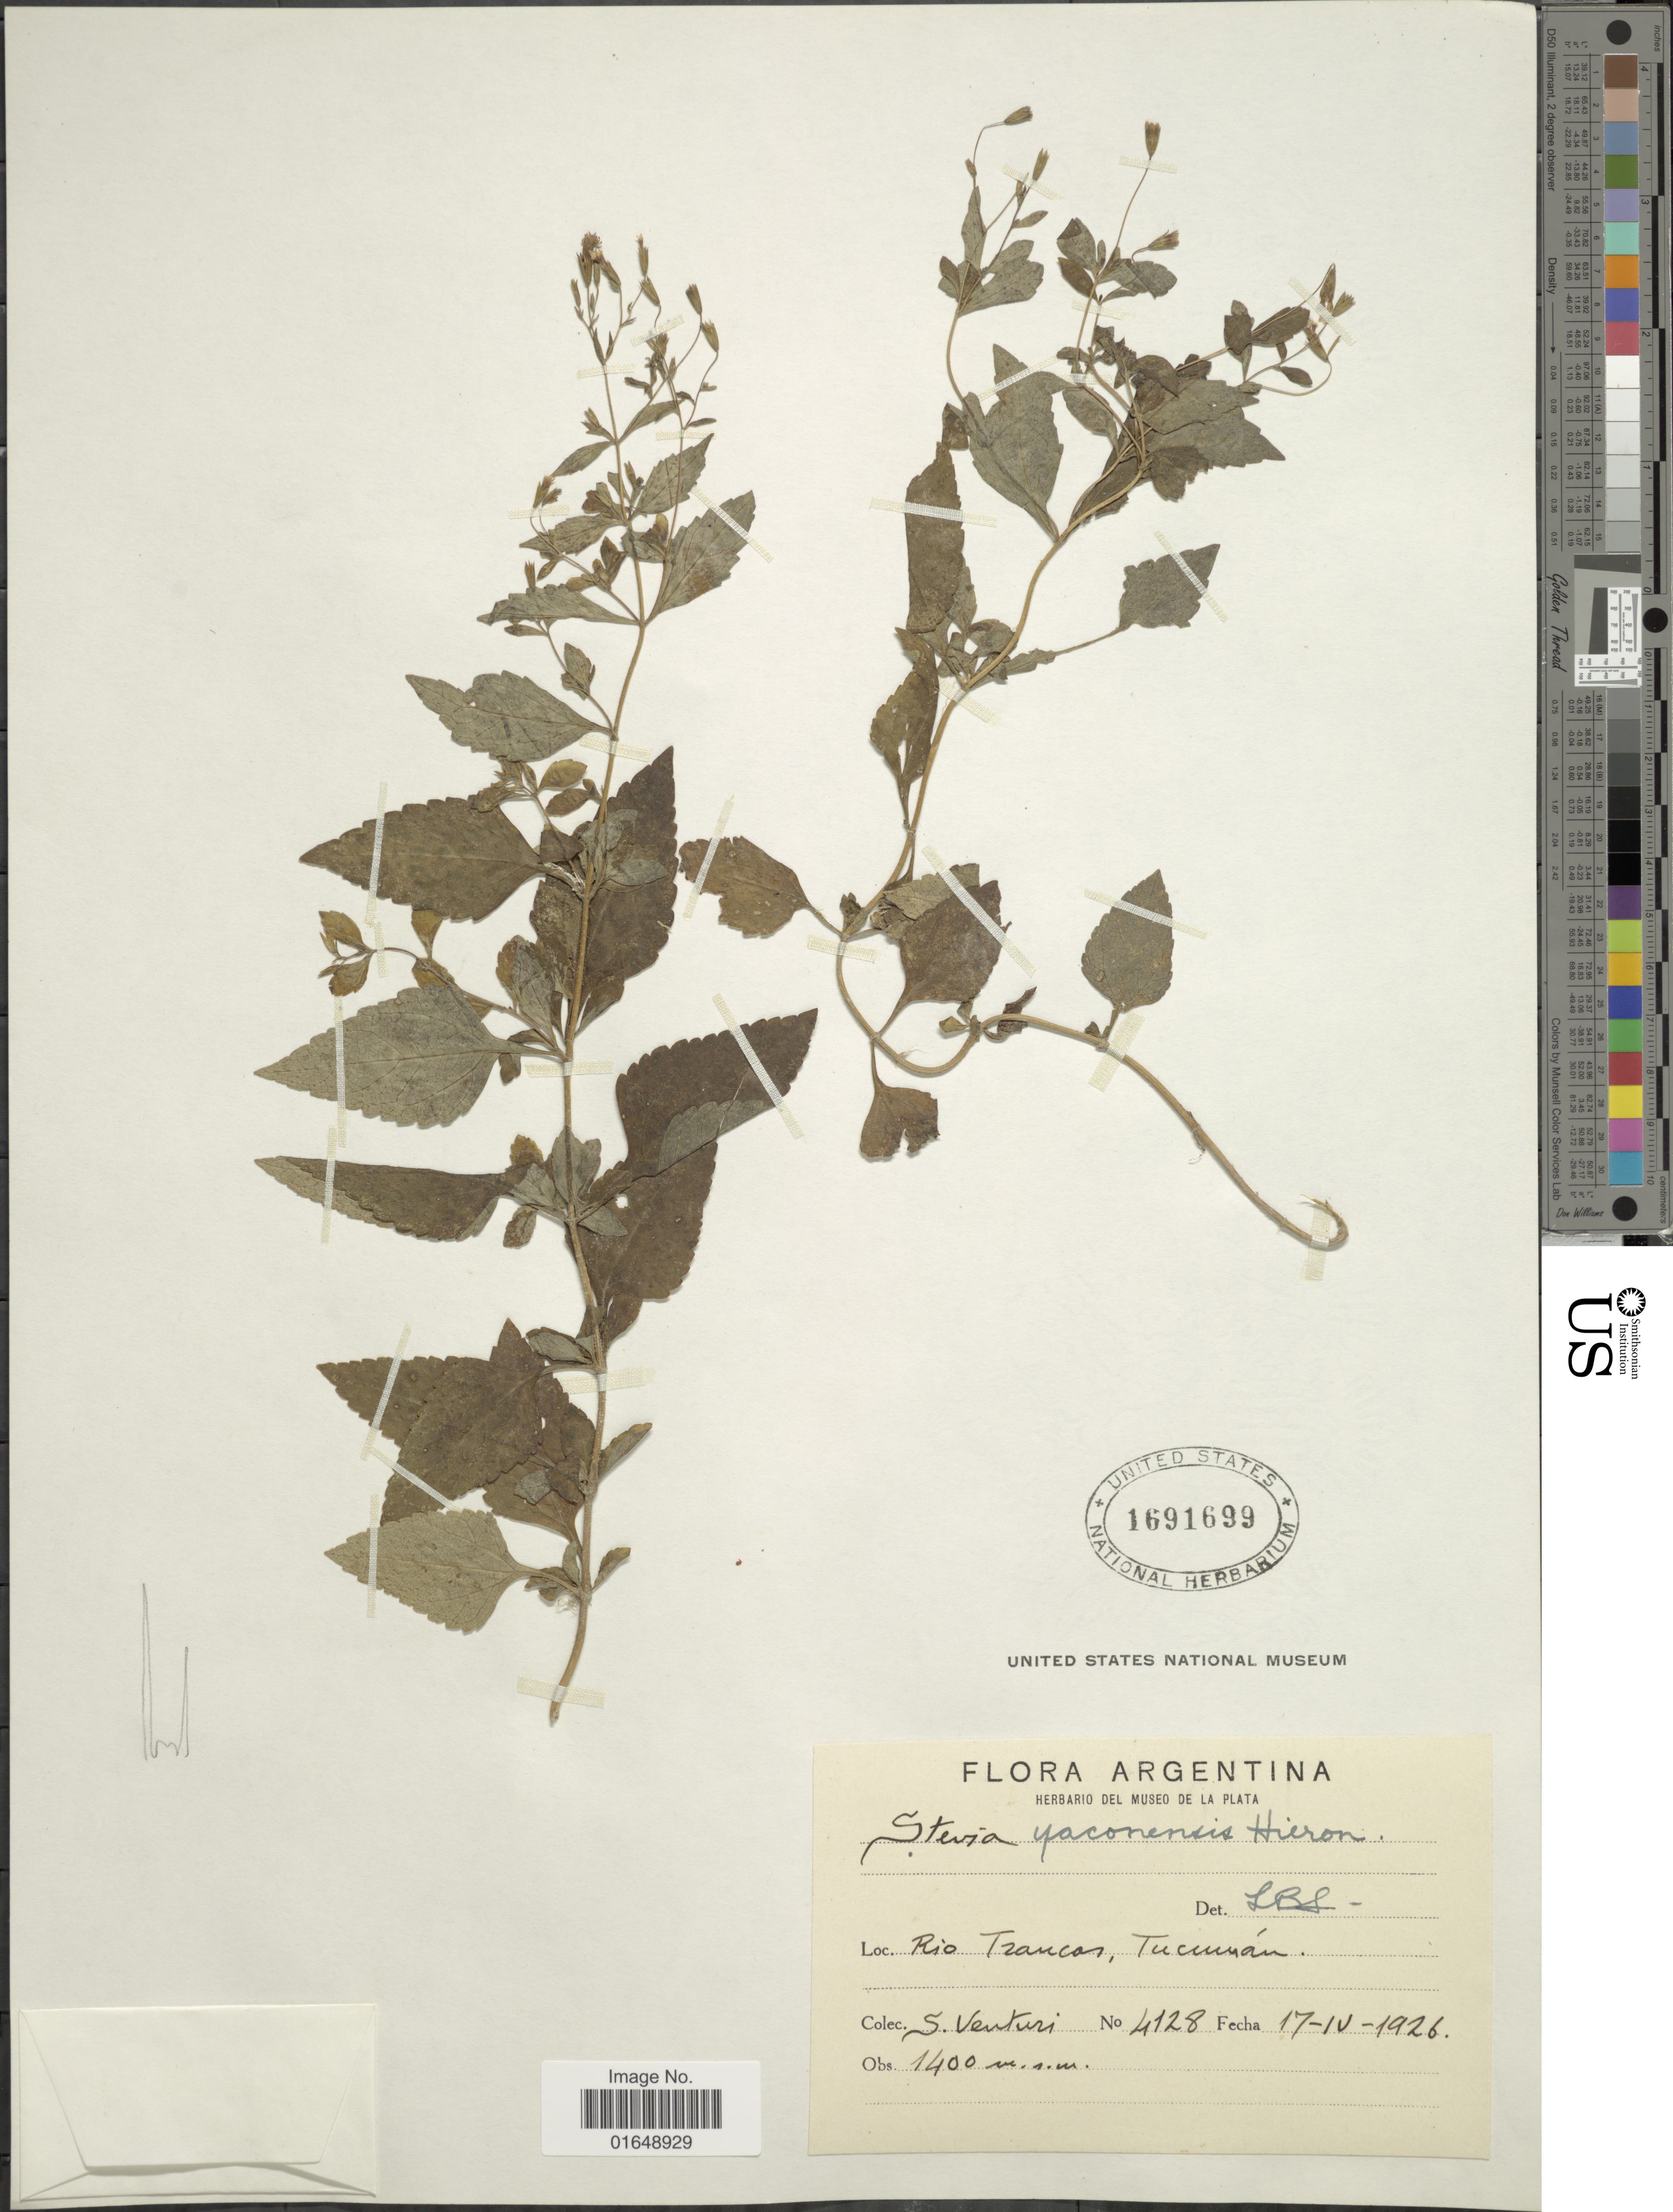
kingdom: Plantae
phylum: Tracheophyta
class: Magnoliopsida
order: Asterales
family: Asteraceae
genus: Stevia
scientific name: Stevia yaconensis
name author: Hieron.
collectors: S. Venturi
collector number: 4128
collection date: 1926-04-17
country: Argentina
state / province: Tucuman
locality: Rio Trancas.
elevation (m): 1400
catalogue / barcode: US 1691699